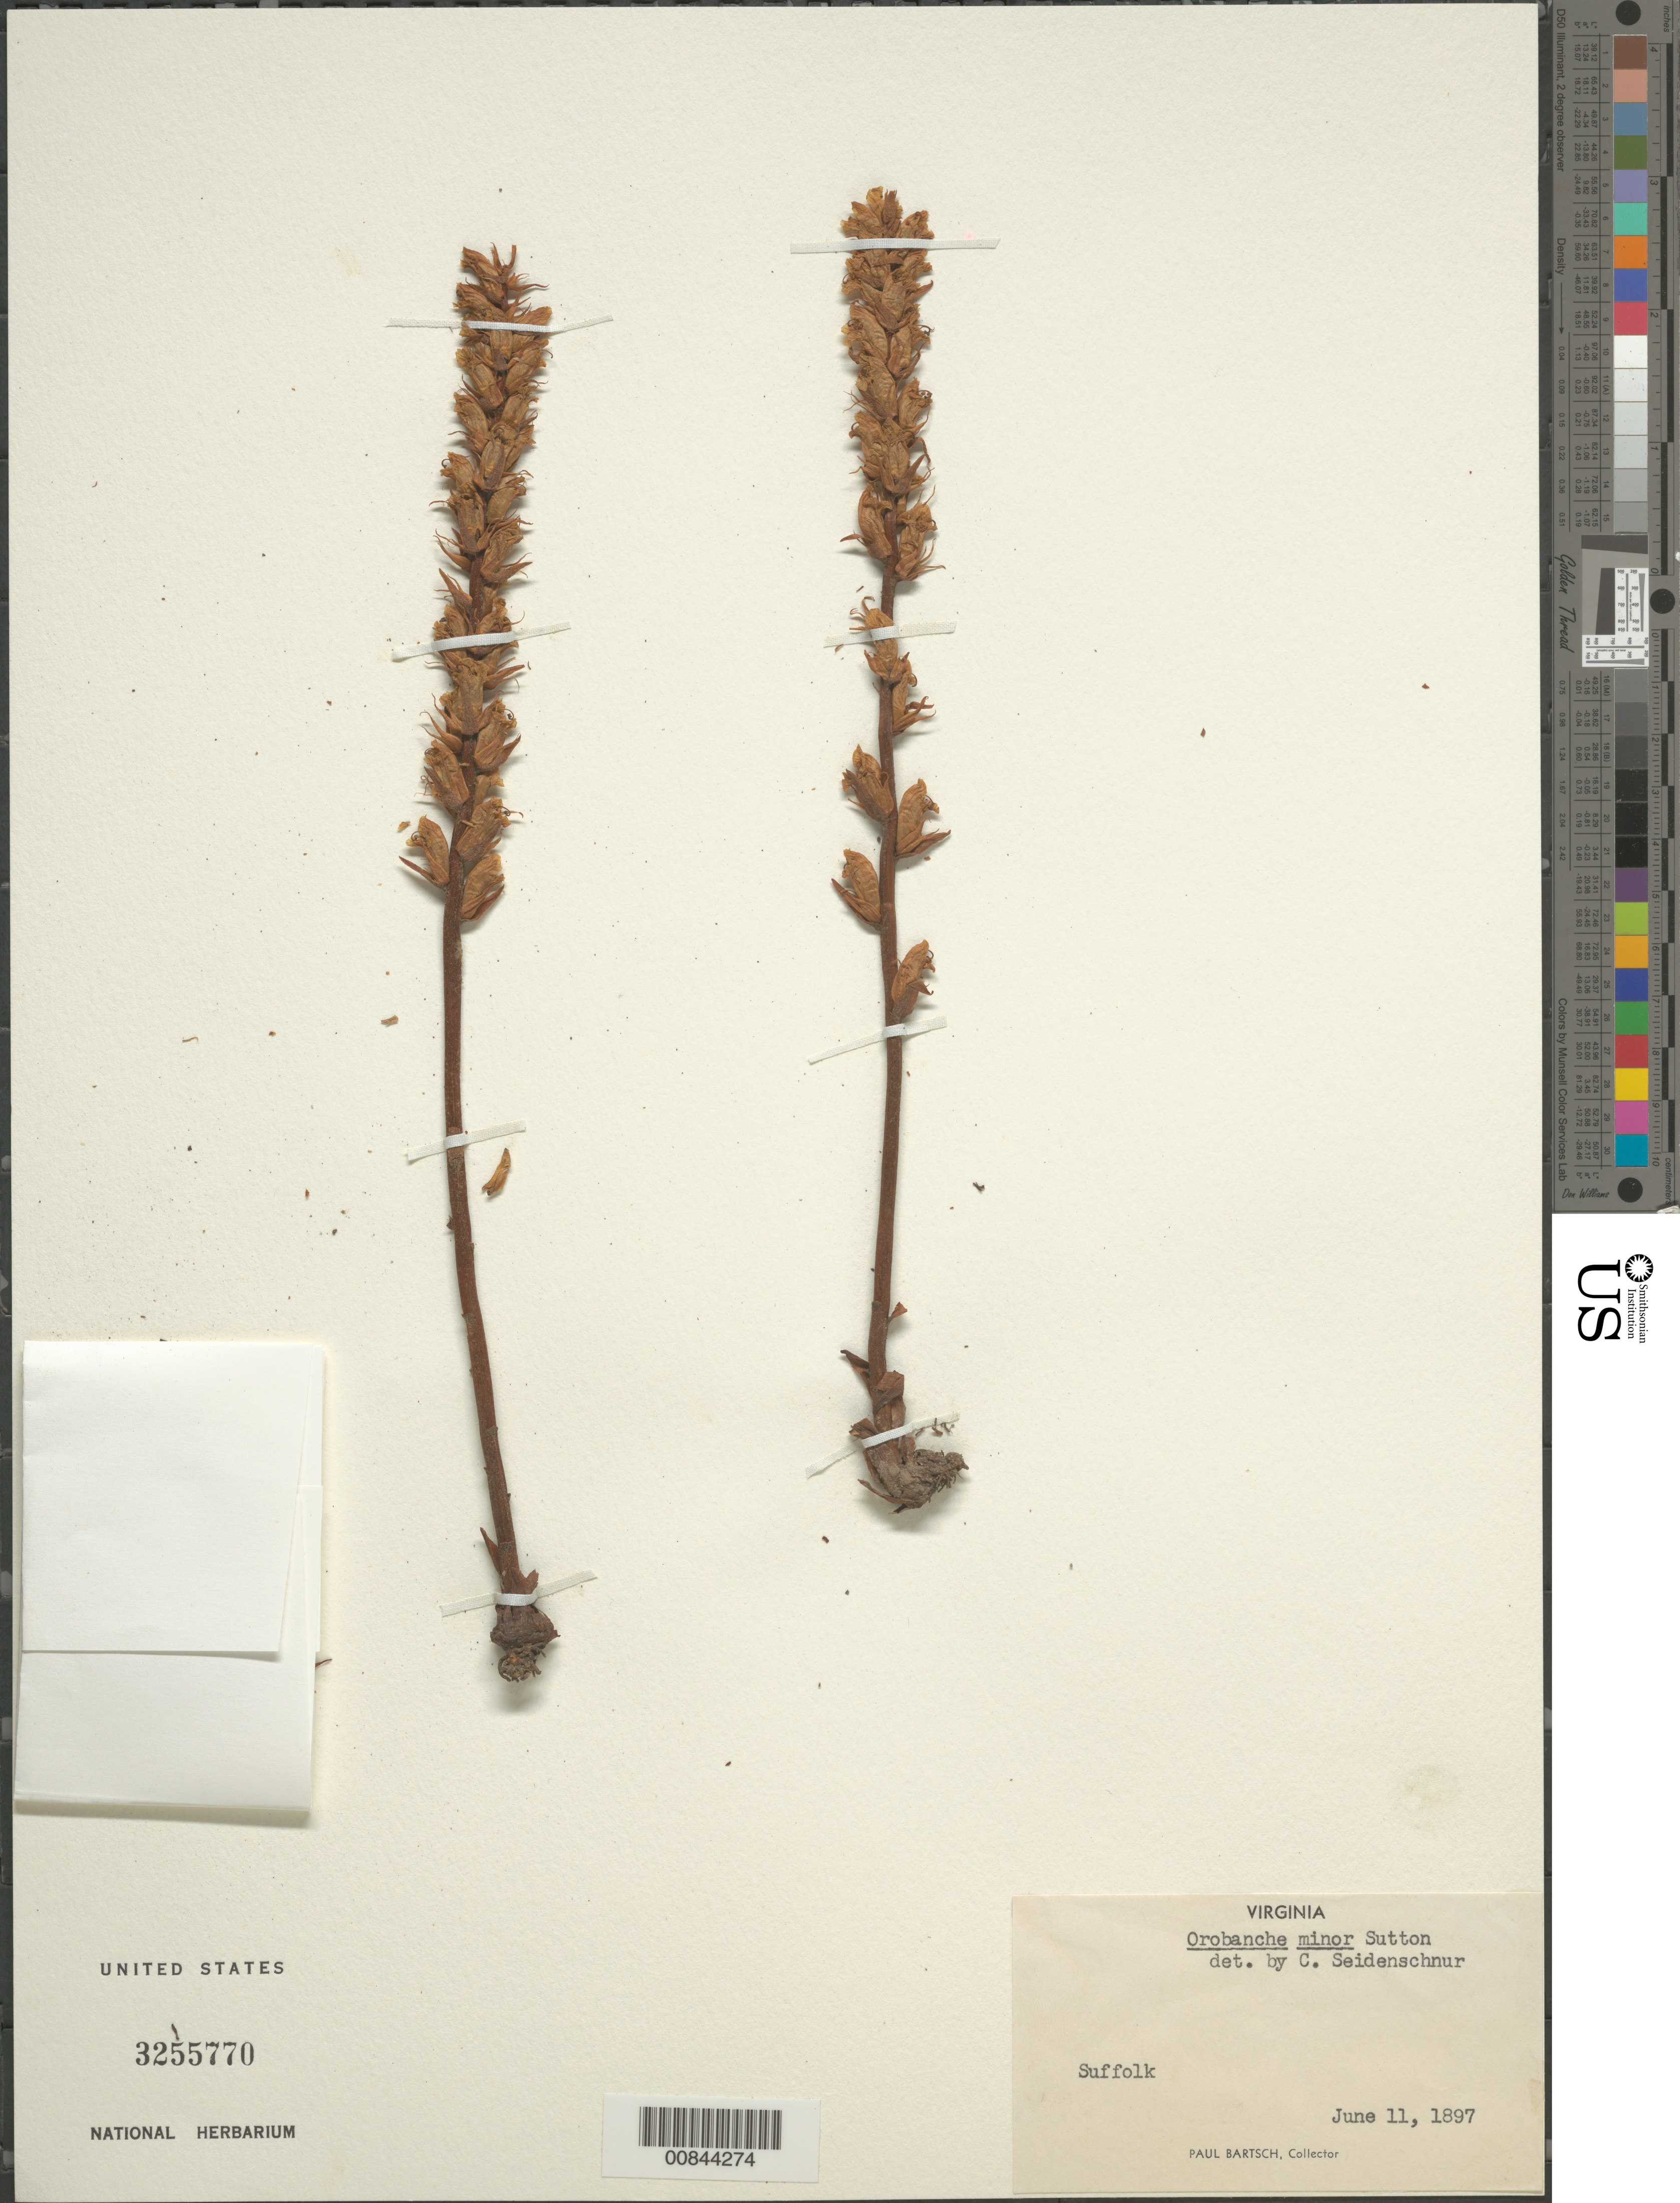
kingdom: Plantae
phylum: Tracheophyta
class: Magnoliopsida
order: Lamiales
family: Orobanchaceae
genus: Orobanche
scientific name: Orobanche minor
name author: Sm.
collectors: P. Bartsch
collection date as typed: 11 Jun 1897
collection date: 1897-06-11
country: United States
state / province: Virginia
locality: Suffolk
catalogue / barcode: US 3255770